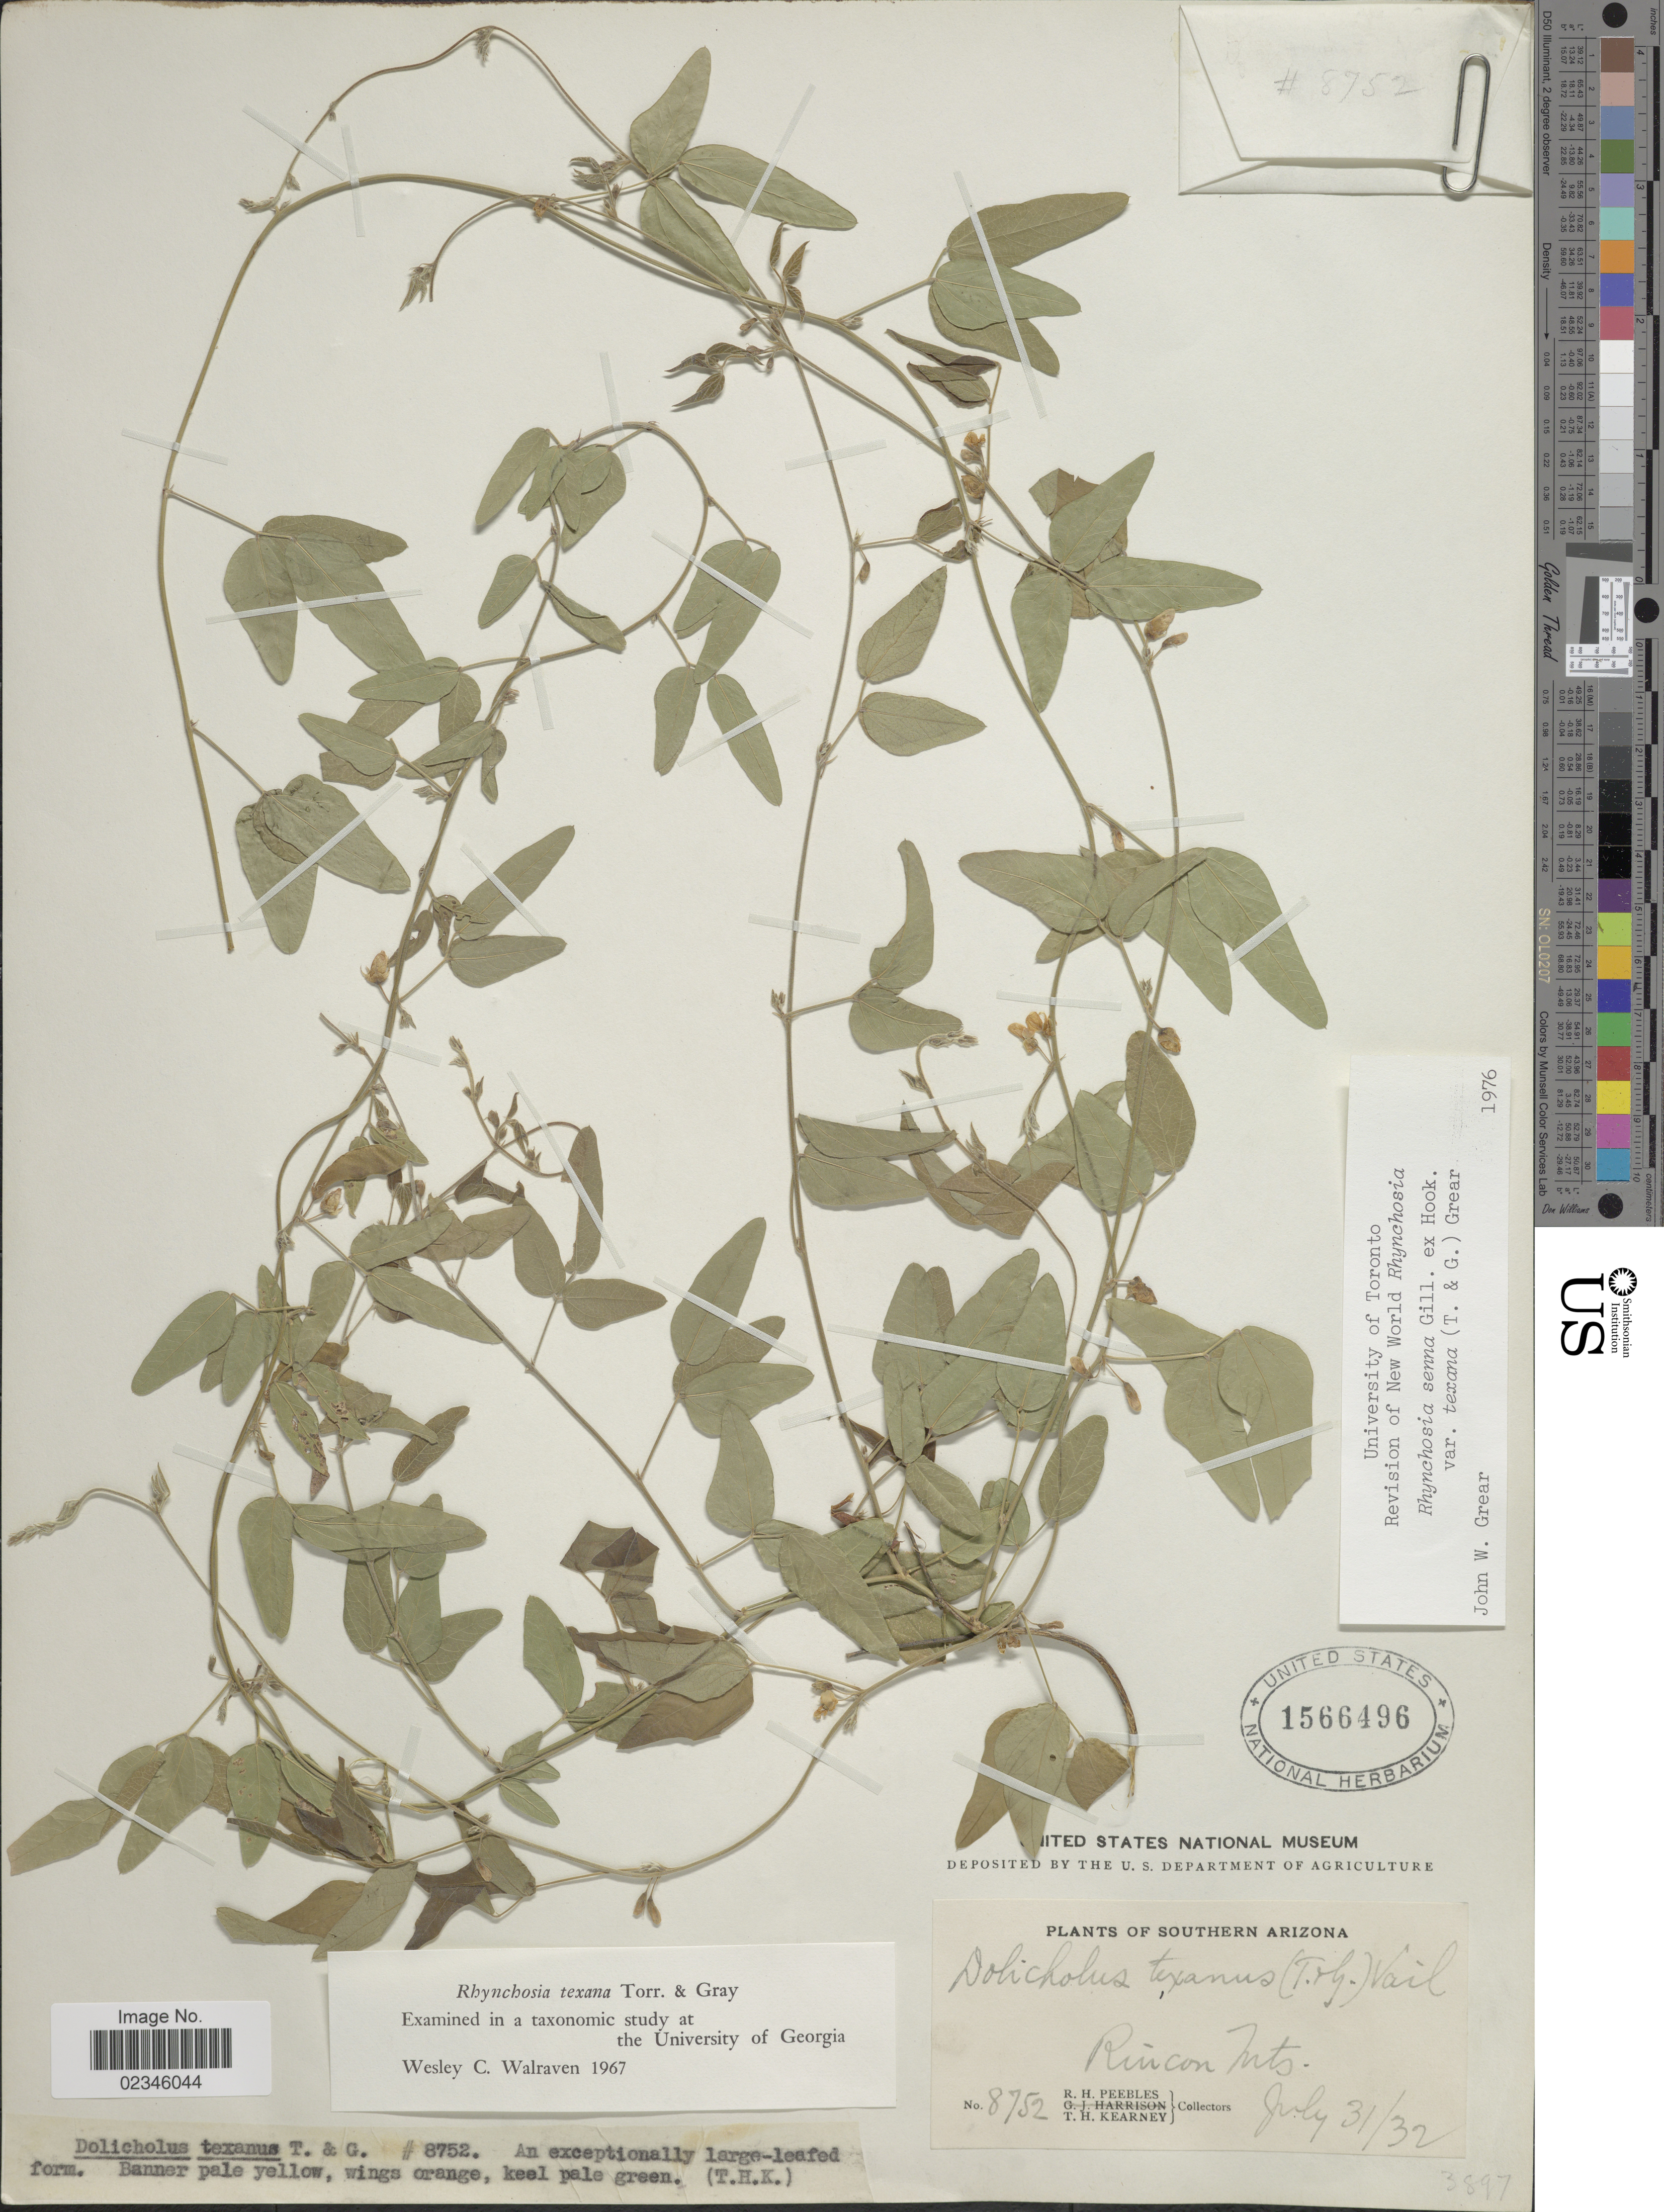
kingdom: Plantae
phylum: Tracheophyta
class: Magnoliopsida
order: Fabales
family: Fabaceae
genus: Rhynchosia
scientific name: Rhynchosia senna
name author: Gillies ex Hook.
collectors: R. H. Peebles & T. H. Kearney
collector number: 8752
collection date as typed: Transcribed d/m/y: 31/7/32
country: United States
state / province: Arizona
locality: Southern Arizona, Rincon Mts.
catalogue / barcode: US 1566496